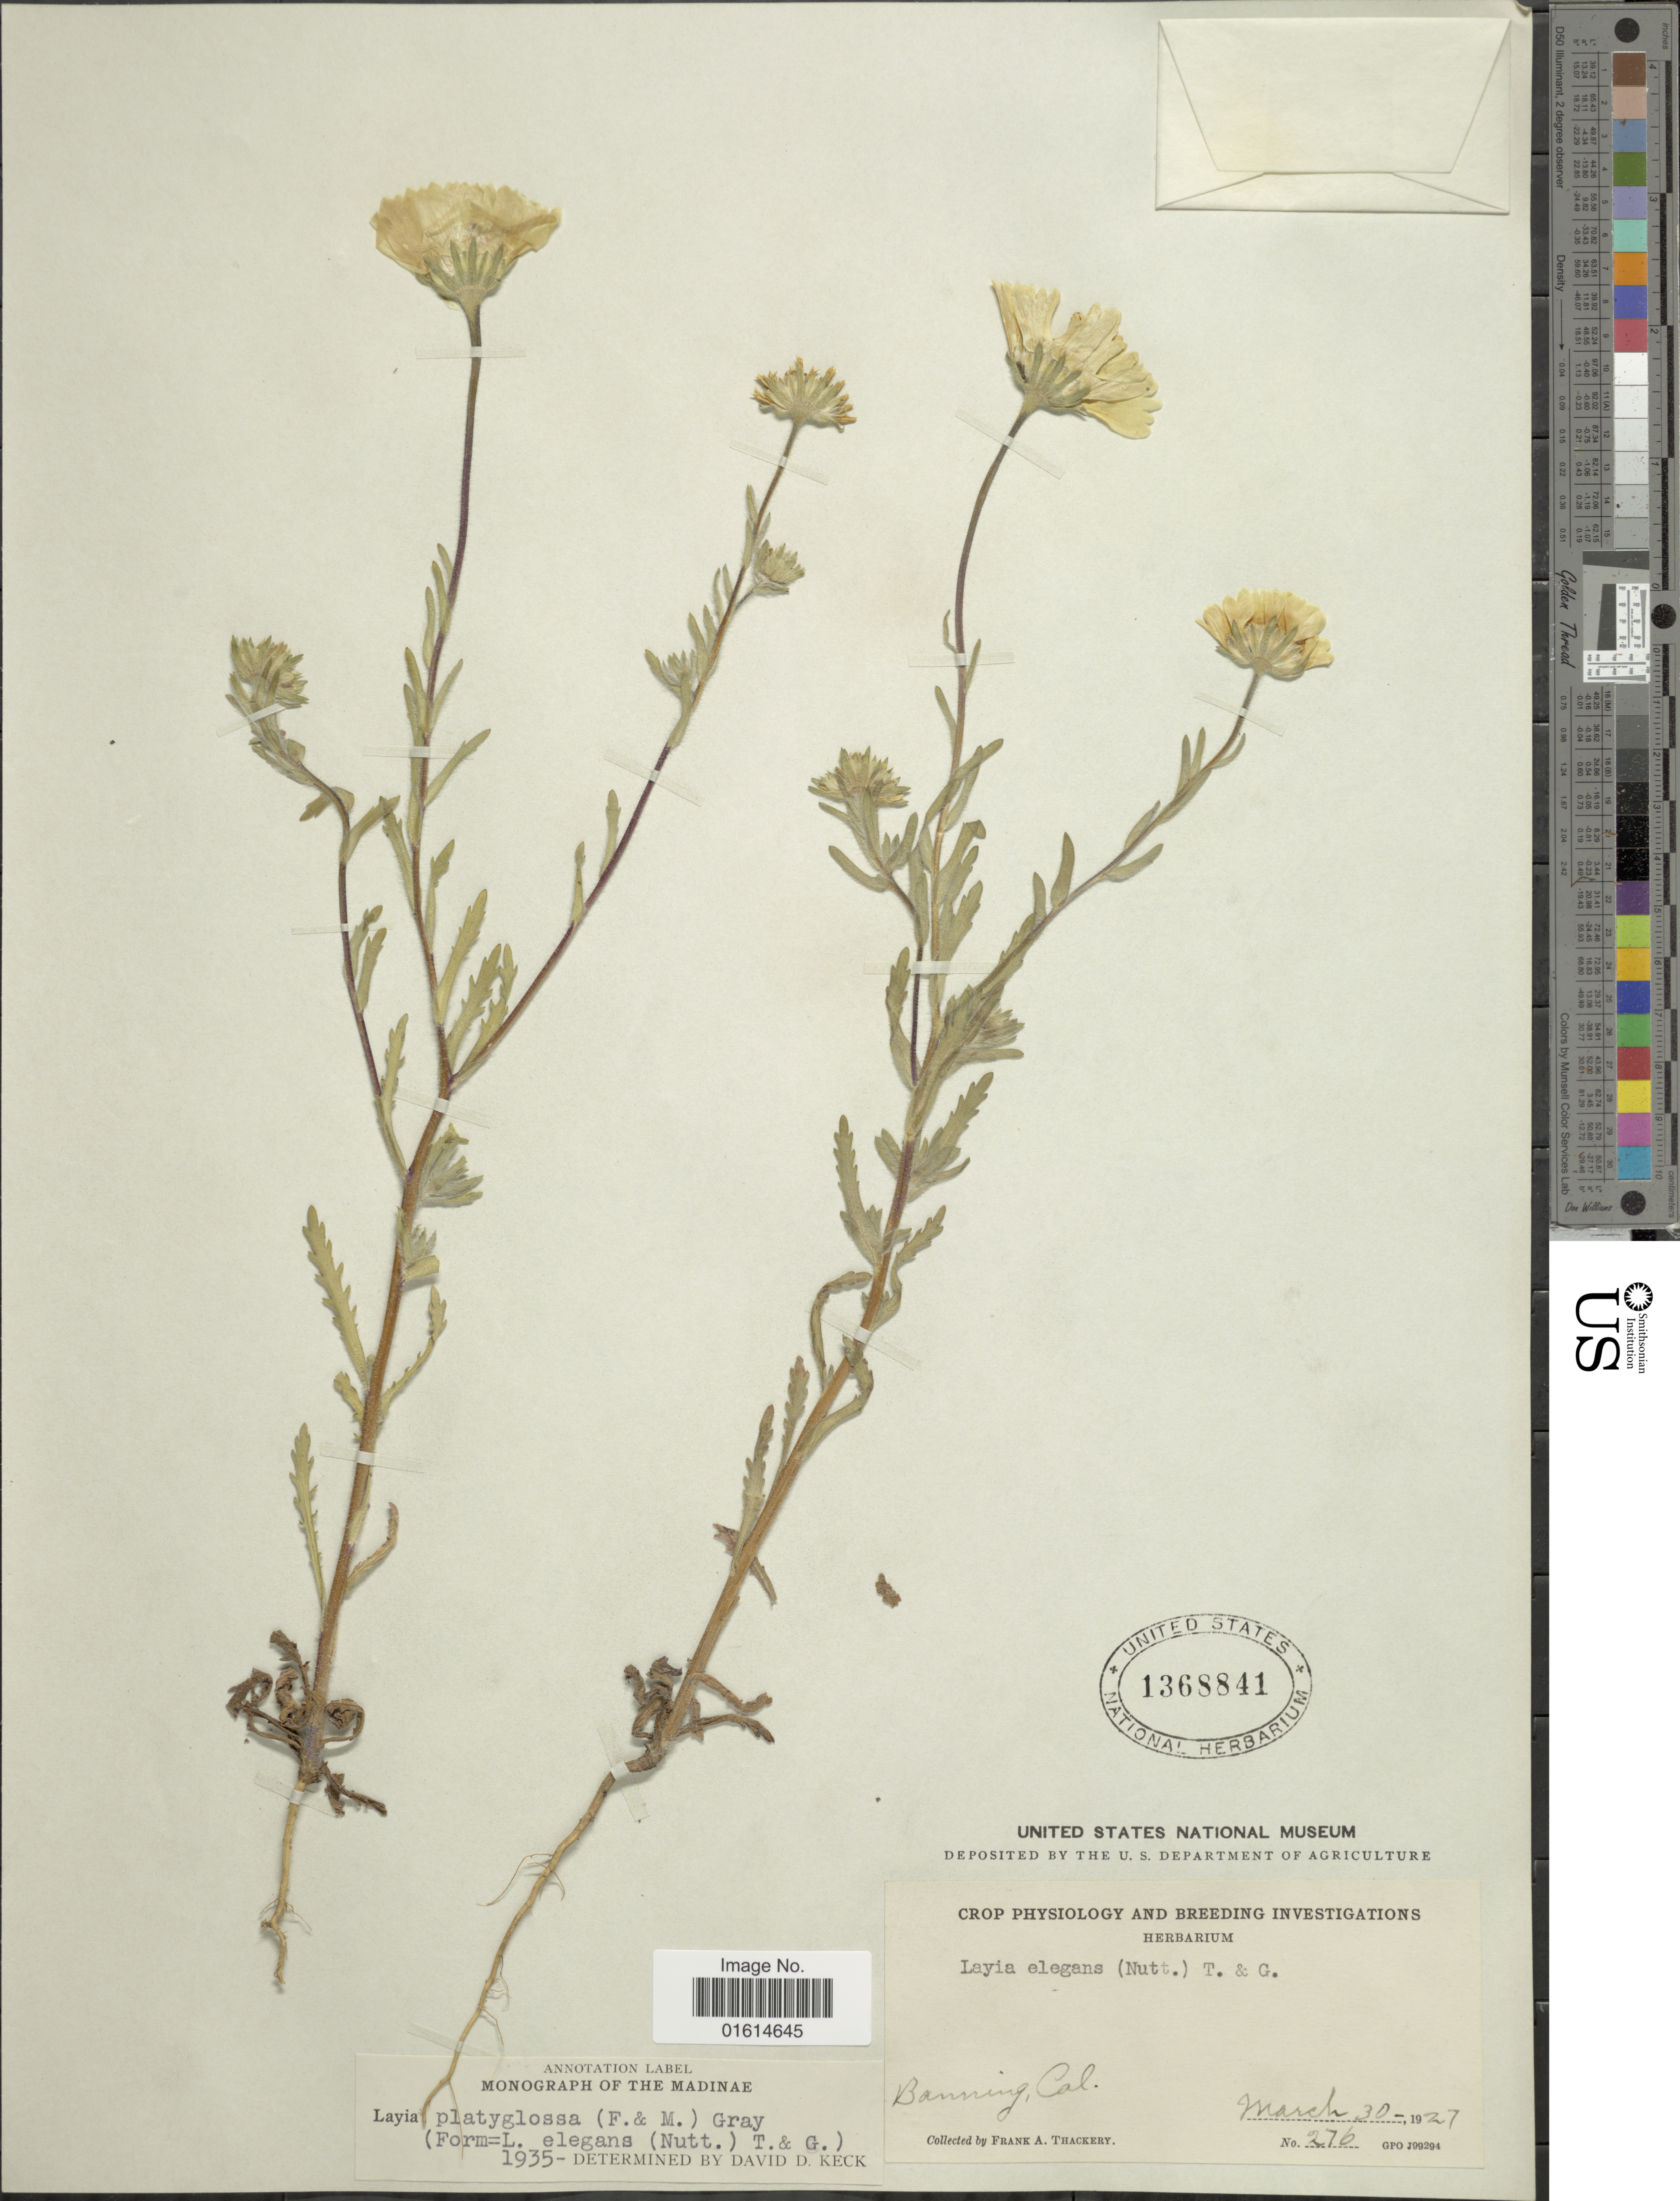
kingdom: Plantae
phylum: Tracheophyta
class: Magnoliopsida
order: Asterales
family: Asteraceae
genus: Layia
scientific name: Layia platyglossa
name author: (Fisch.) A. Gray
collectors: F. Thackery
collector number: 276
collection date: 1927-03-30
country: United States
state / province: California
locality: Banning, Cal.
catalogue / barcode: US 1368841